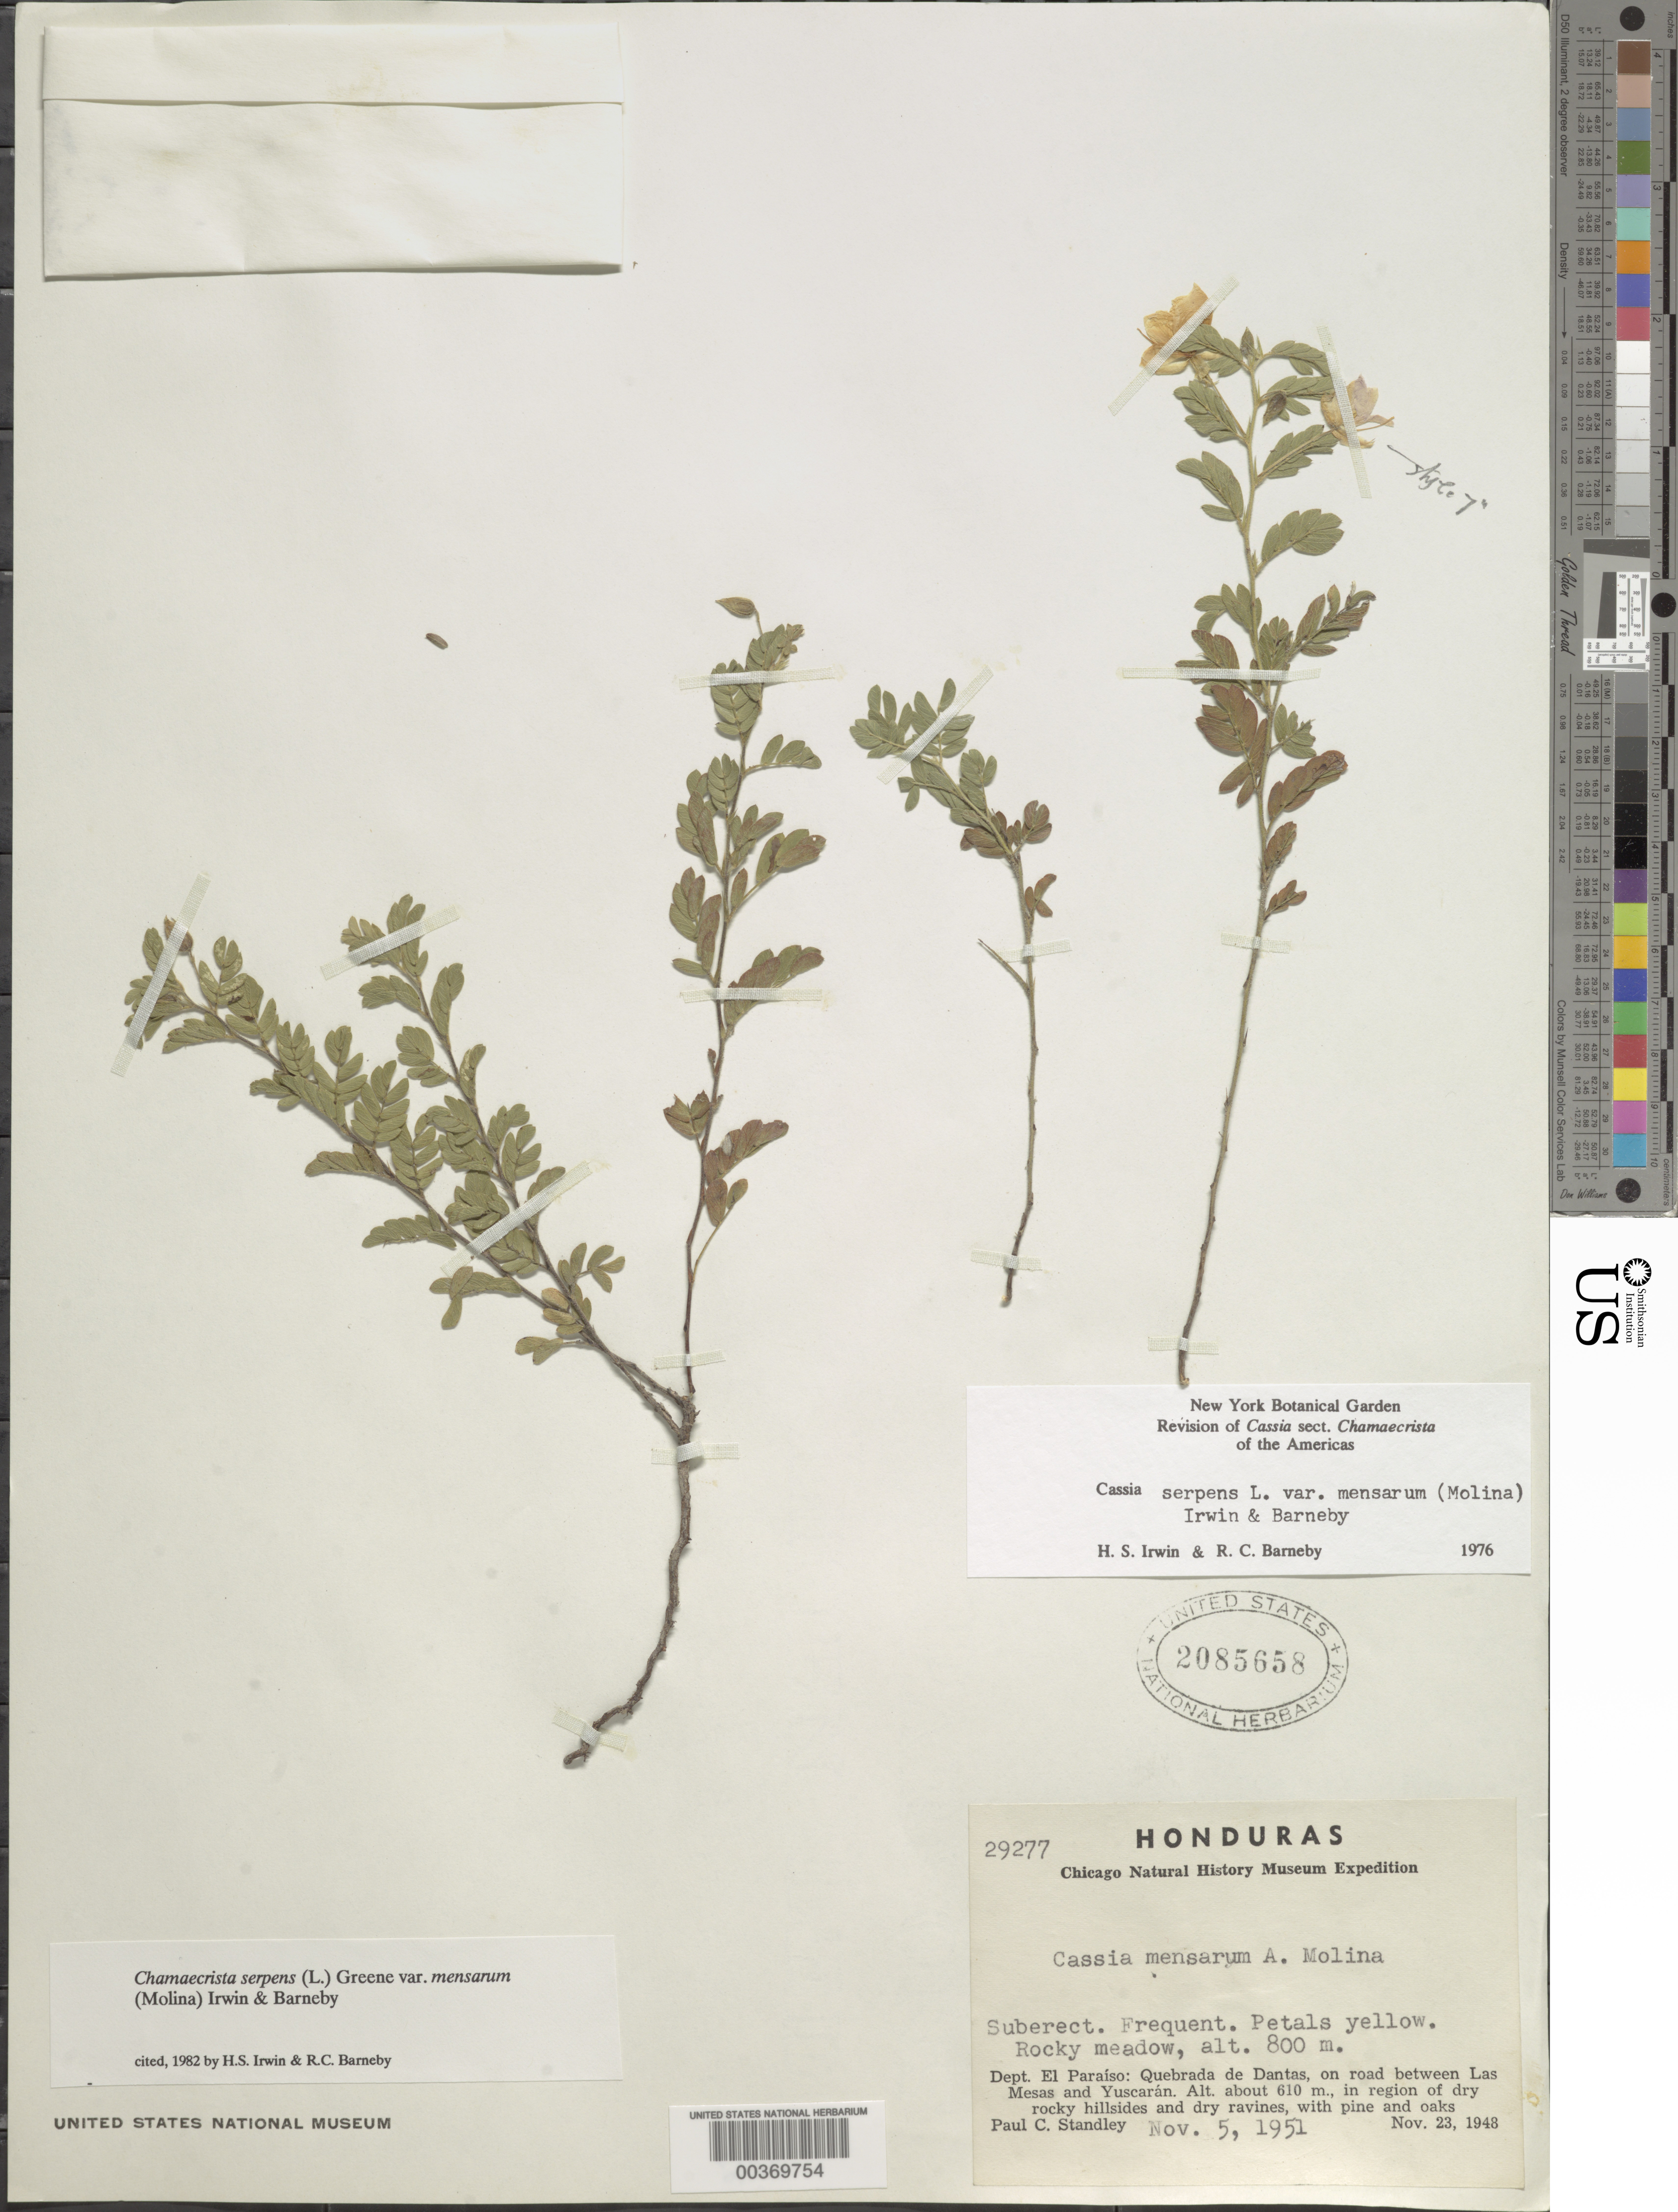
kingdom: Plantae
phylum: Tracheophyta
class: Magnoliopsida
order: Fabales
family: Fabaceae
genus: Chamaecrista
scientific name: Chamaecrista serpens var. mensarum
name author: (Ant. Molina) H.S. Irwin & Barneby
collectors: P. C. Standley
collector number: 29277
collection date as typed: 05 Nov 1951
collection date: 1951-11-05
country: Honduras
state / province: El Paraíso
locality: Quebrada de Dantas, on road between Las Mesas and Yuscaran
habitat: In region of dry rocky hillsides and dry ravines with pines and oaks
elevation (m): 610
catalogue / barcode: US 2085658